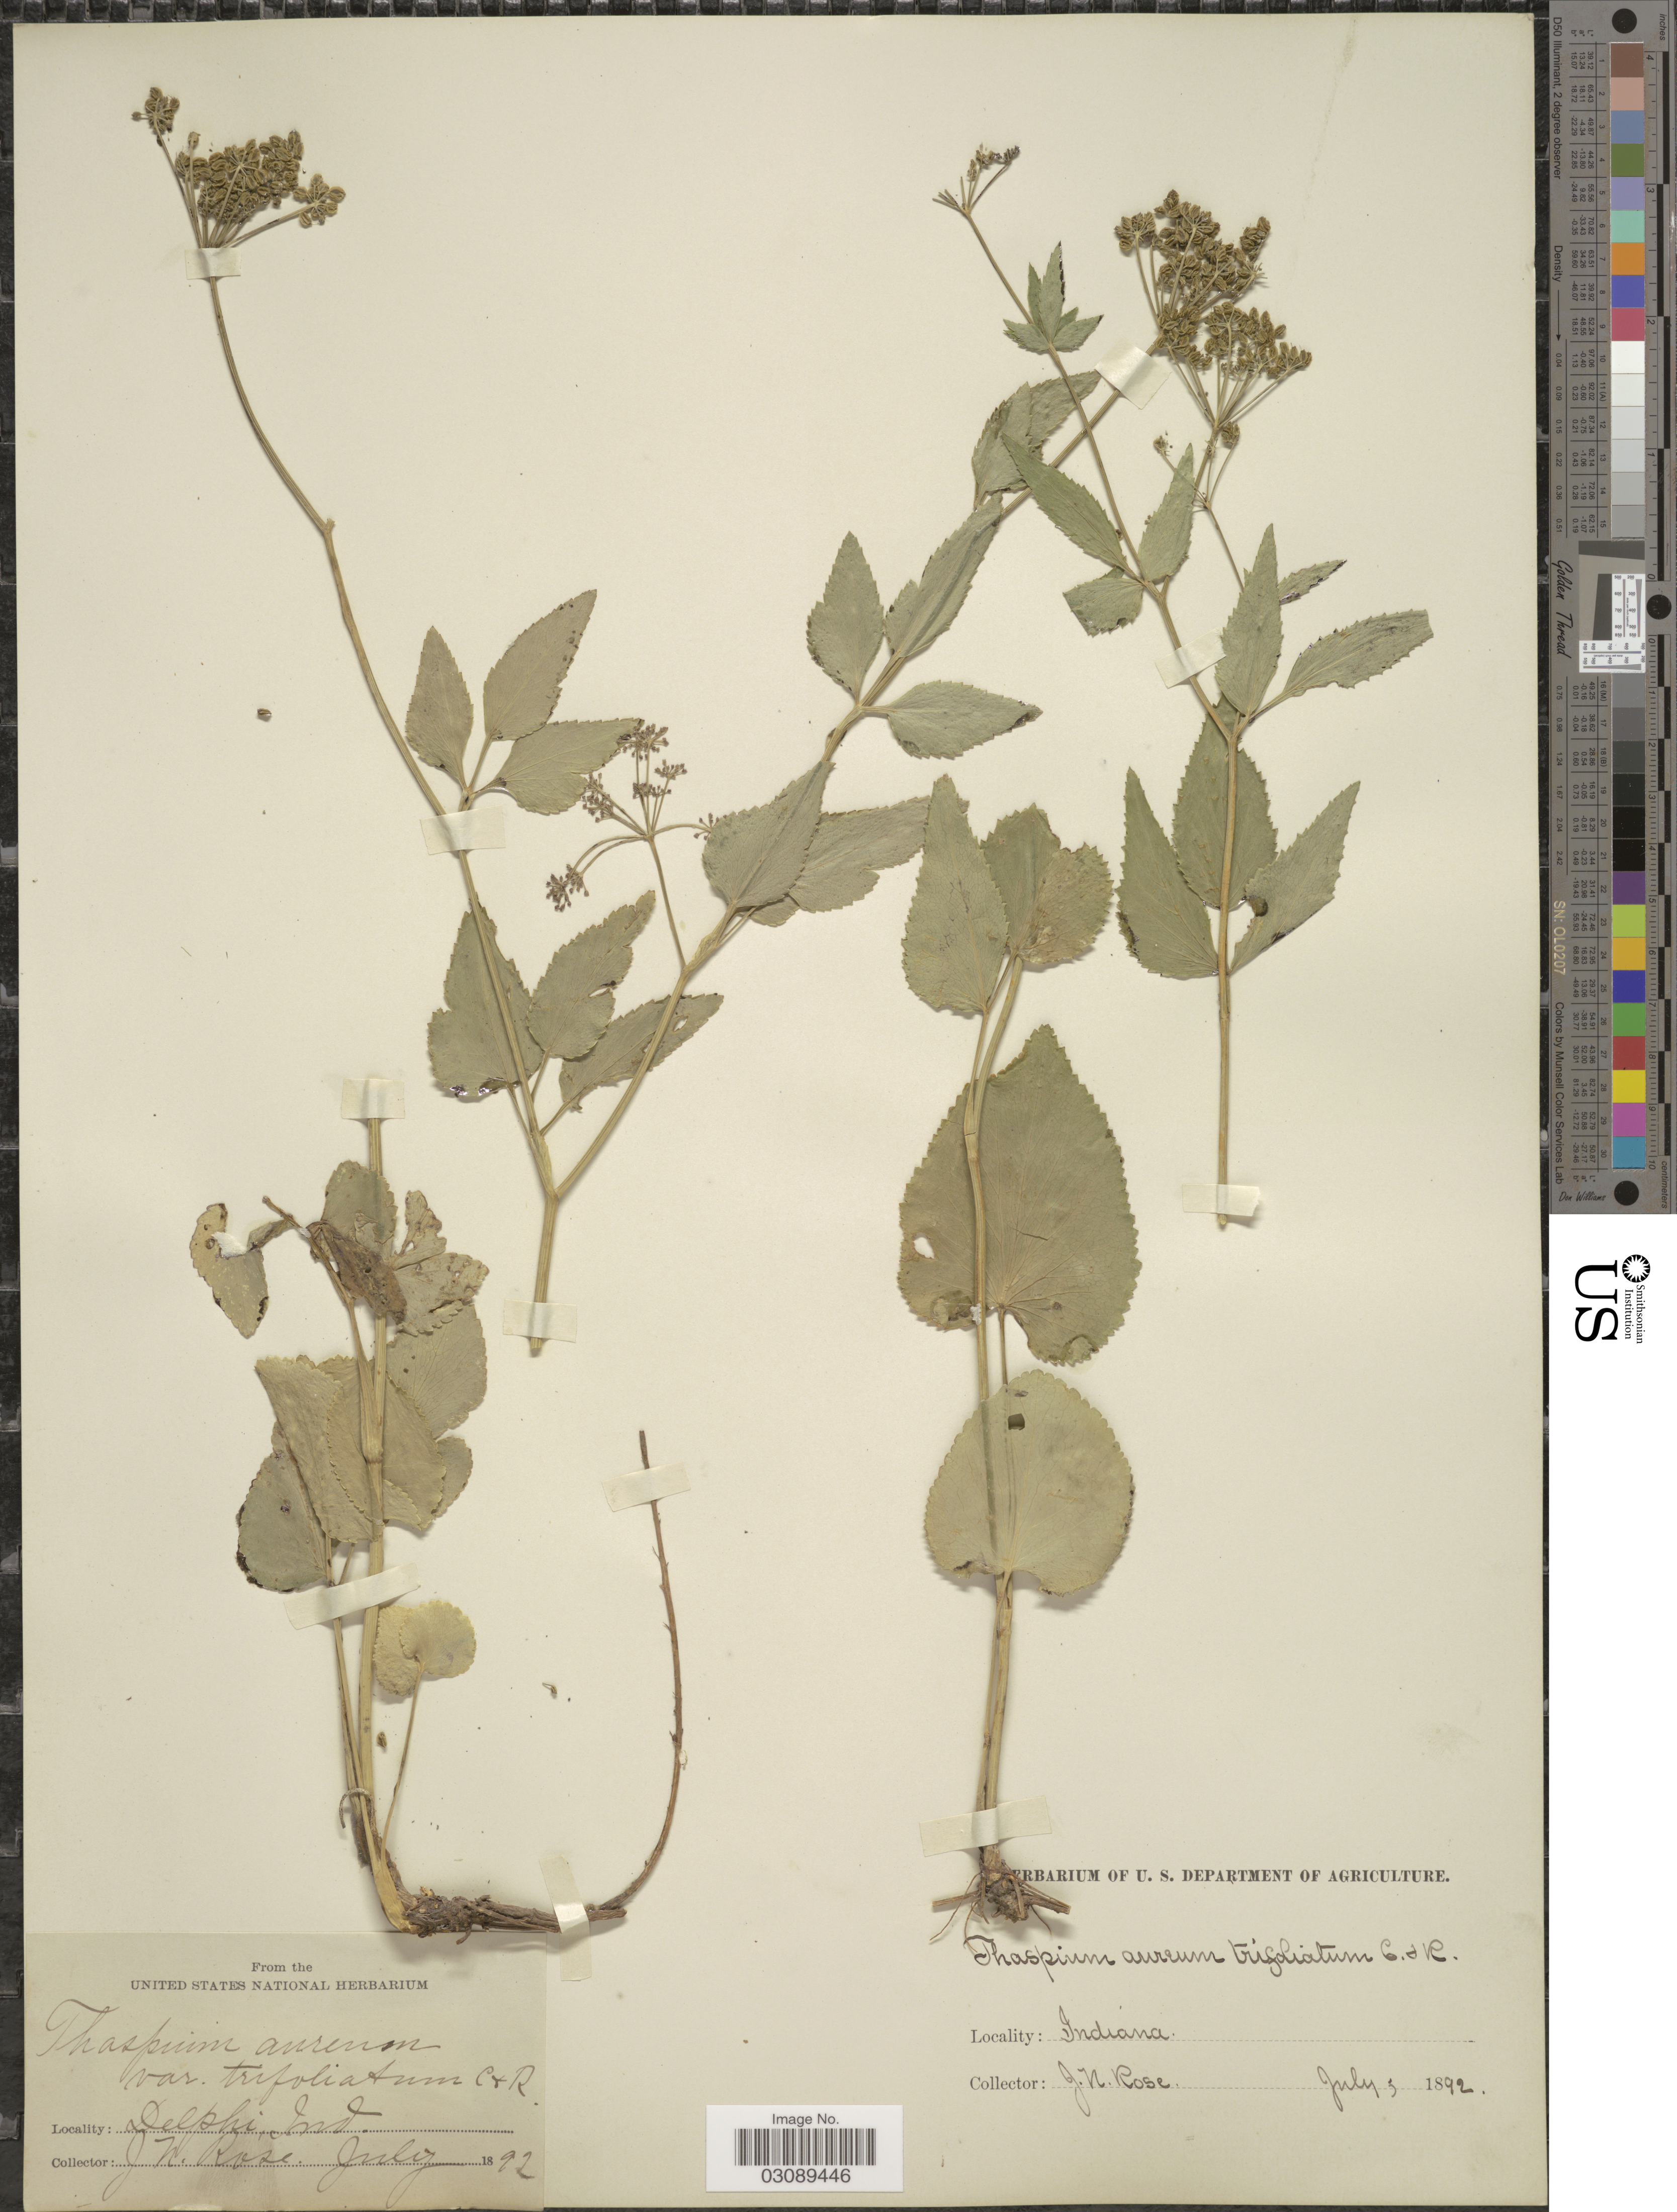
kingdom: Plantae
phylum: Tracheophyta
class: Magnoliopsida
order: Apiales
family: Apiaceae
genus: Thaspium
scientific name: Thaspium aureum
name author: (L.) Nutt.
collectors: J. N. Rose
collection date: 1892-07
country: United States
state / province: Indiana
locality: Delphi.